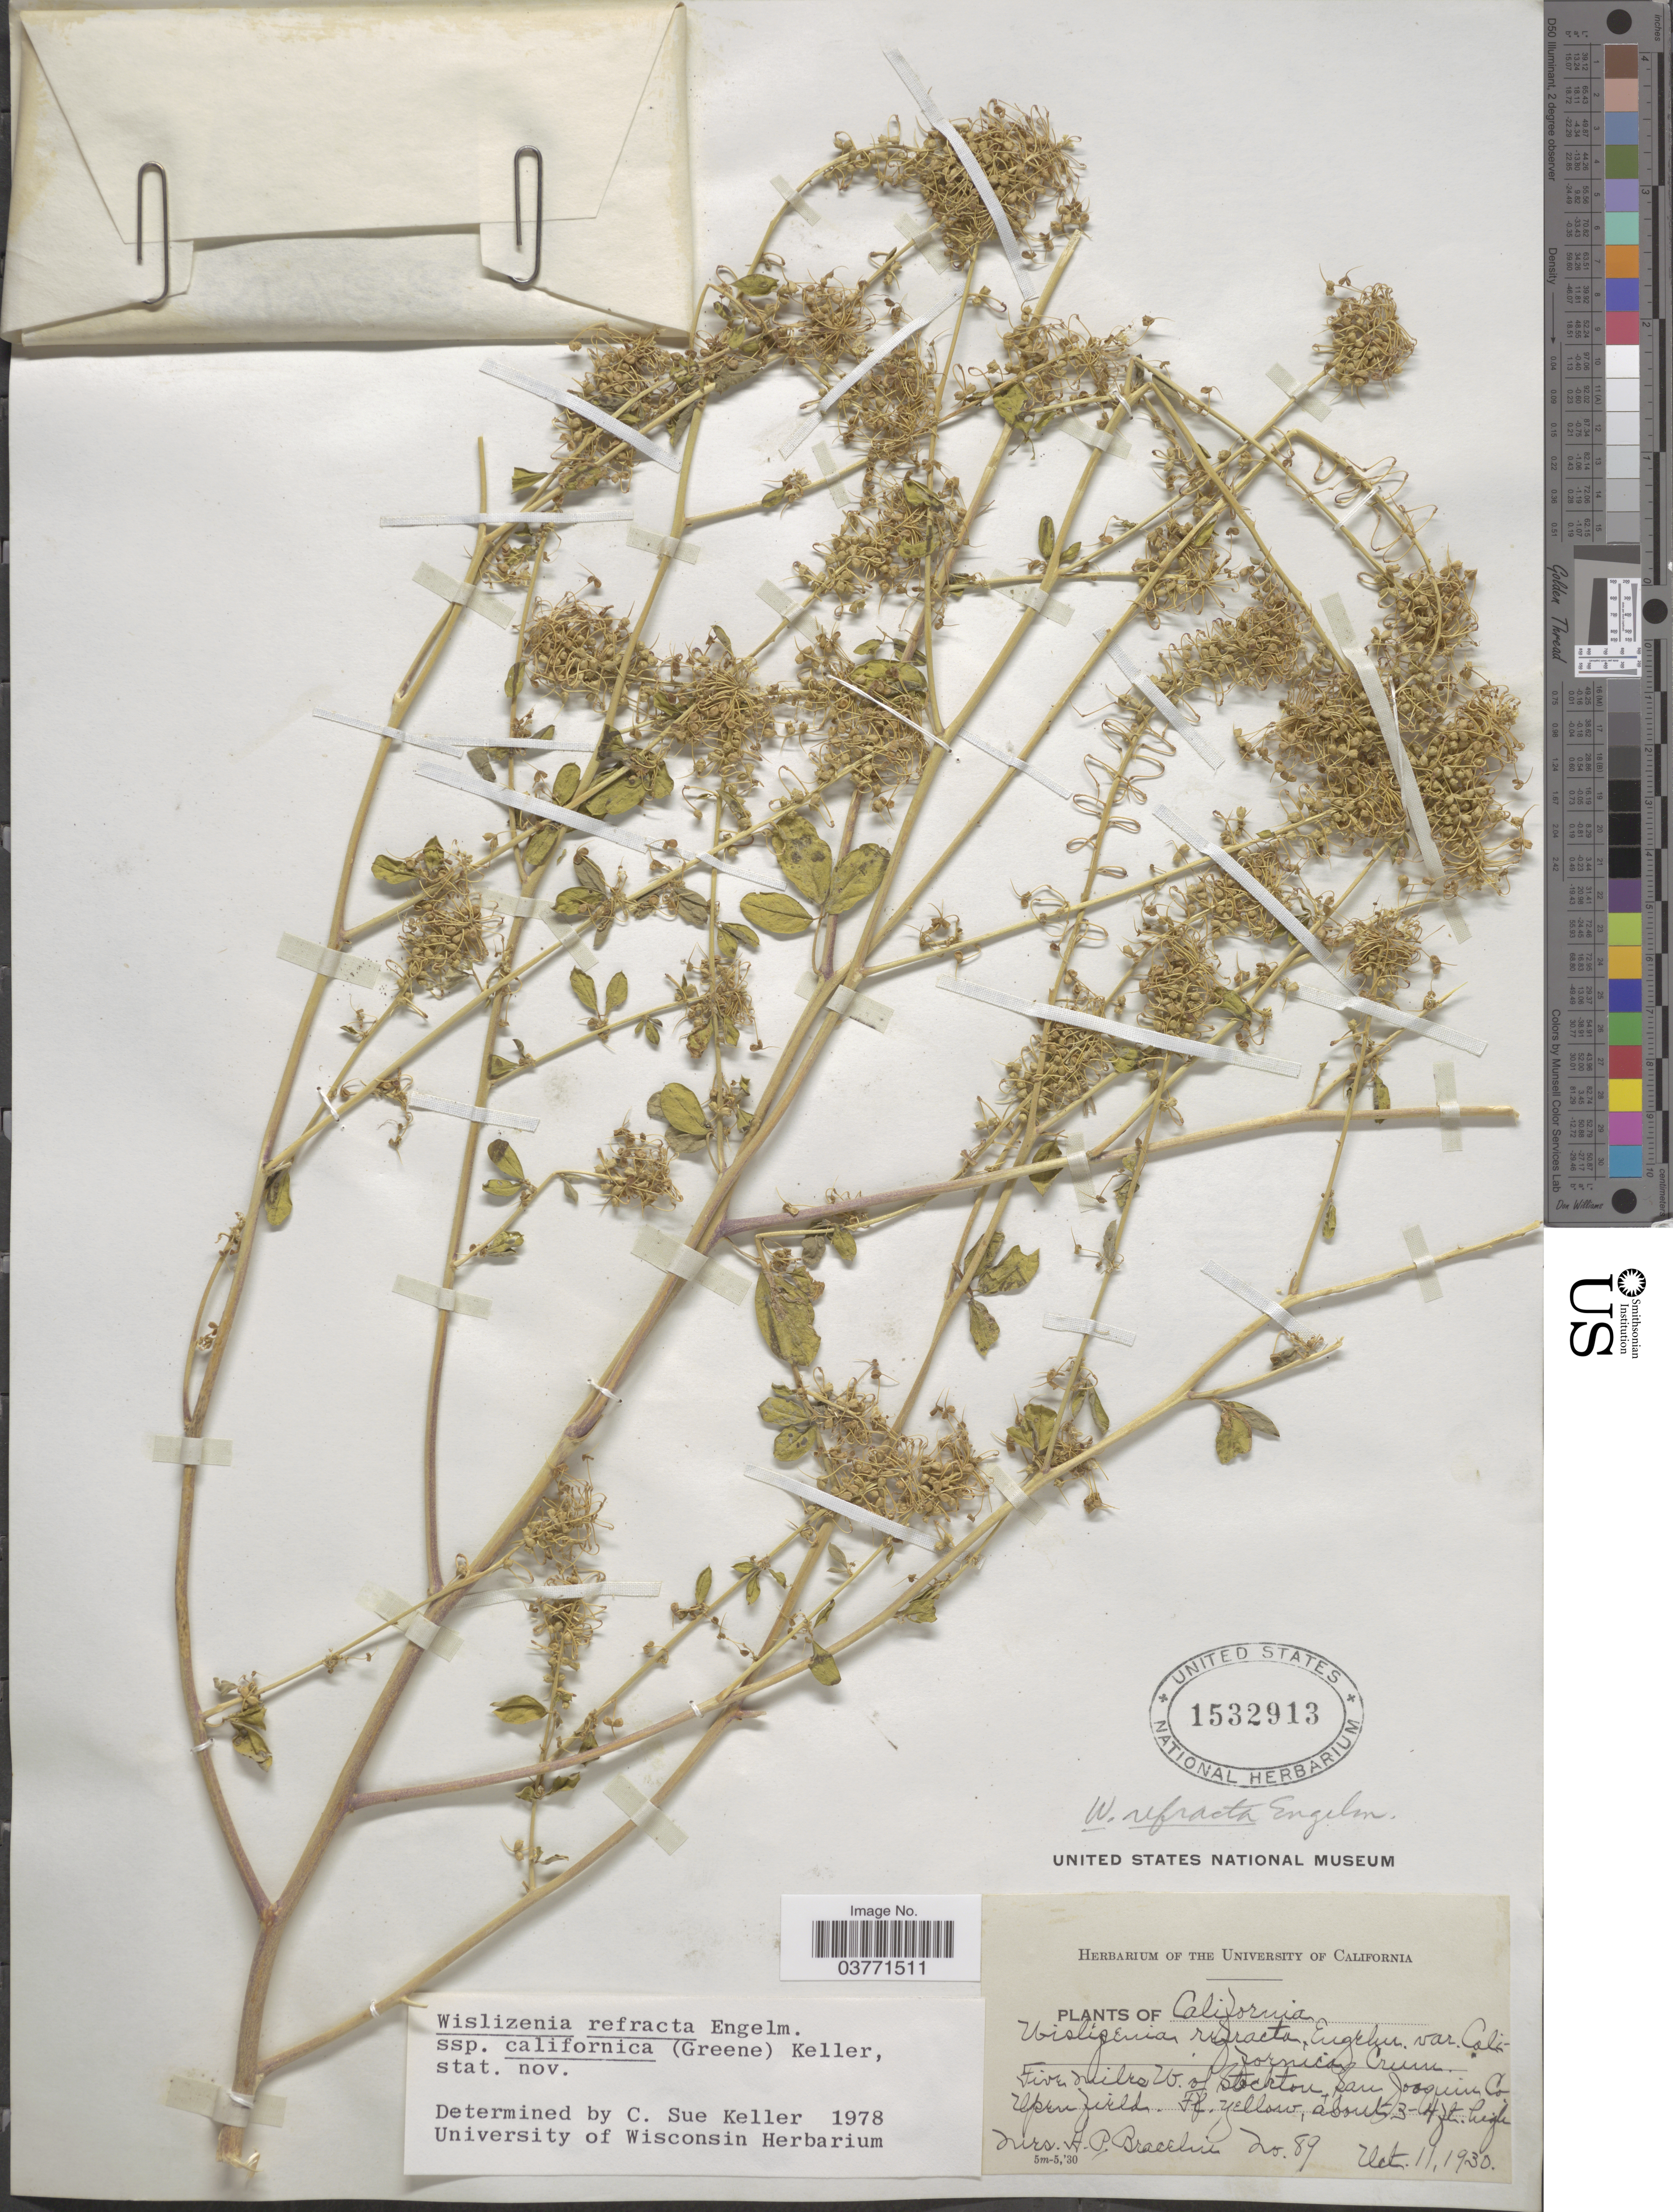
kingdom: Plantae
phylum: Tracheophyta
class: Magnoliopsida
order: Brassicales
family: Cleomaceae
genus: Cleomella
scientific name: Cleomella californica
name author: (Greene) Roalson & J.C. Hall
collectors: H. Bracelin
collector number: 89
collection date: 1930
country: United States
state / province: California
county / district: San Joaquin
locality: Five miles W. of Stockton, San Joaquin Co.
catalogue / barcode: US 1532913